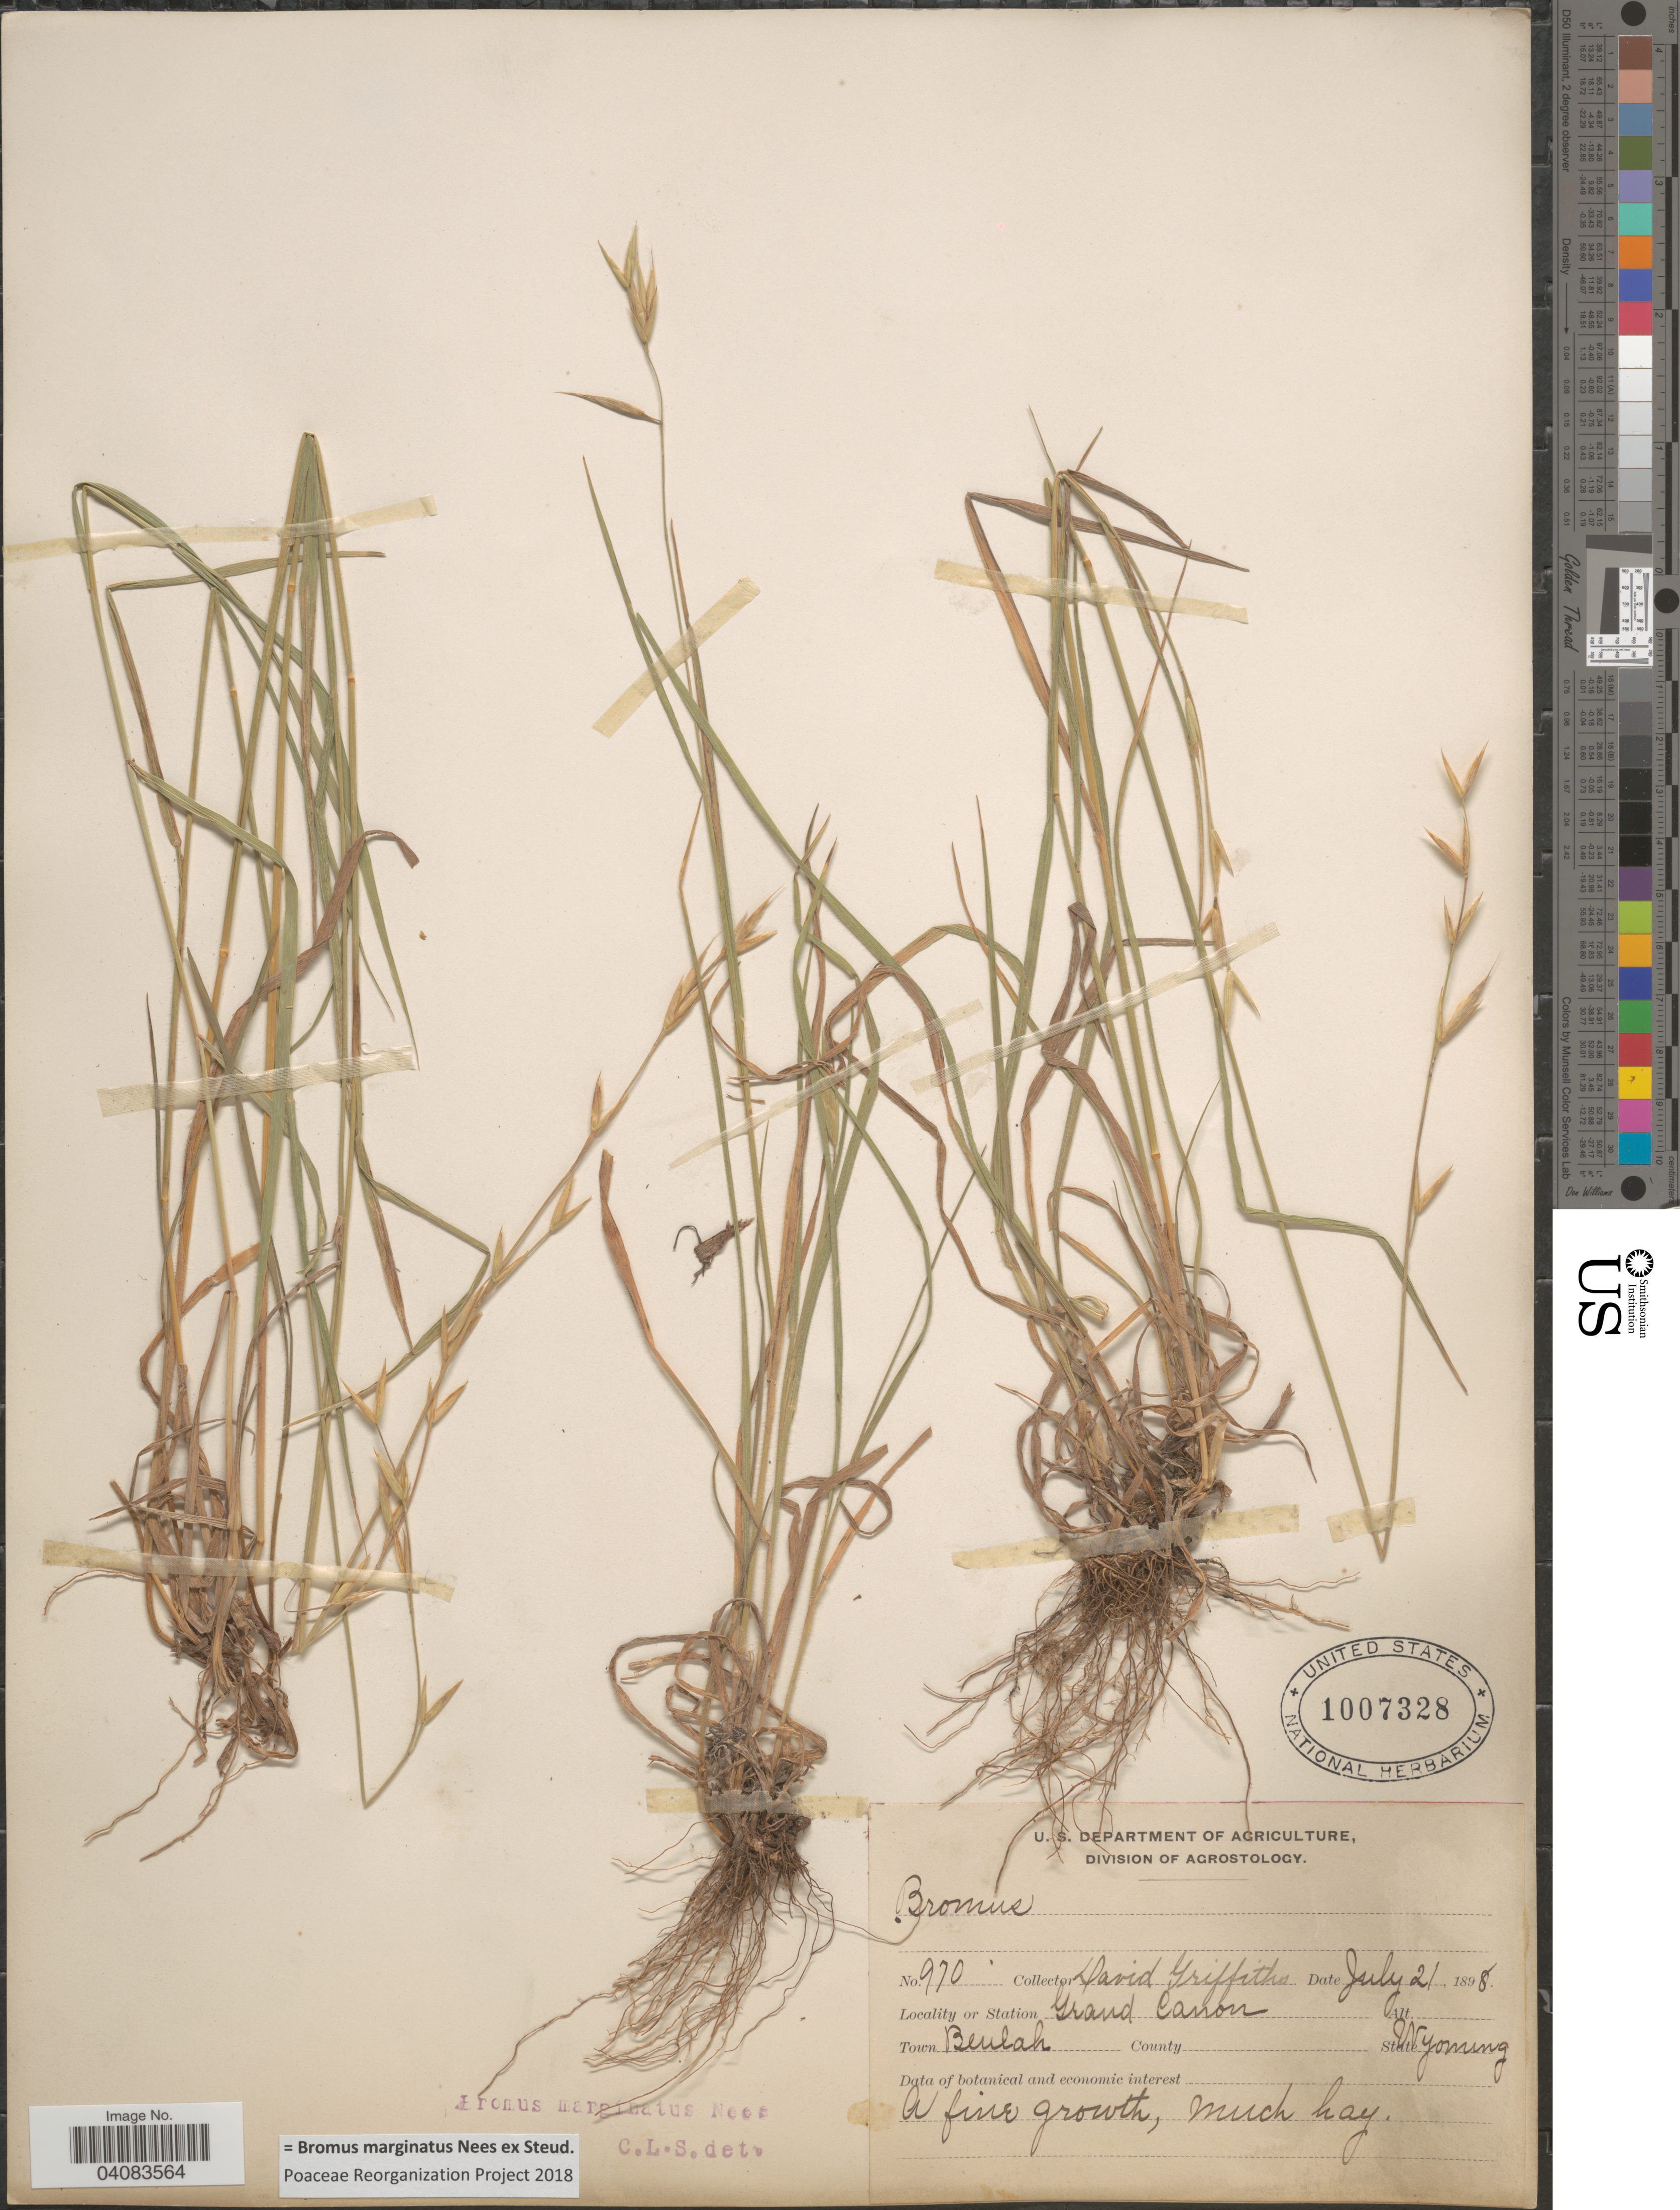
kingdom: Plantae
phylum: Tracheophyta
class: Liliopsida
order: Poales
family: Poaceae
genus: Bromus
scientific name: Bromus marginatus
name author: Nees ex Steud.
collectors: D. Griffiths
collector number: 970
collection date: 1898-07-21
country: United States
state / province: Wyoming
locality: Grand Canon. Town Beulah.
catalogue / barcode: US 1007328